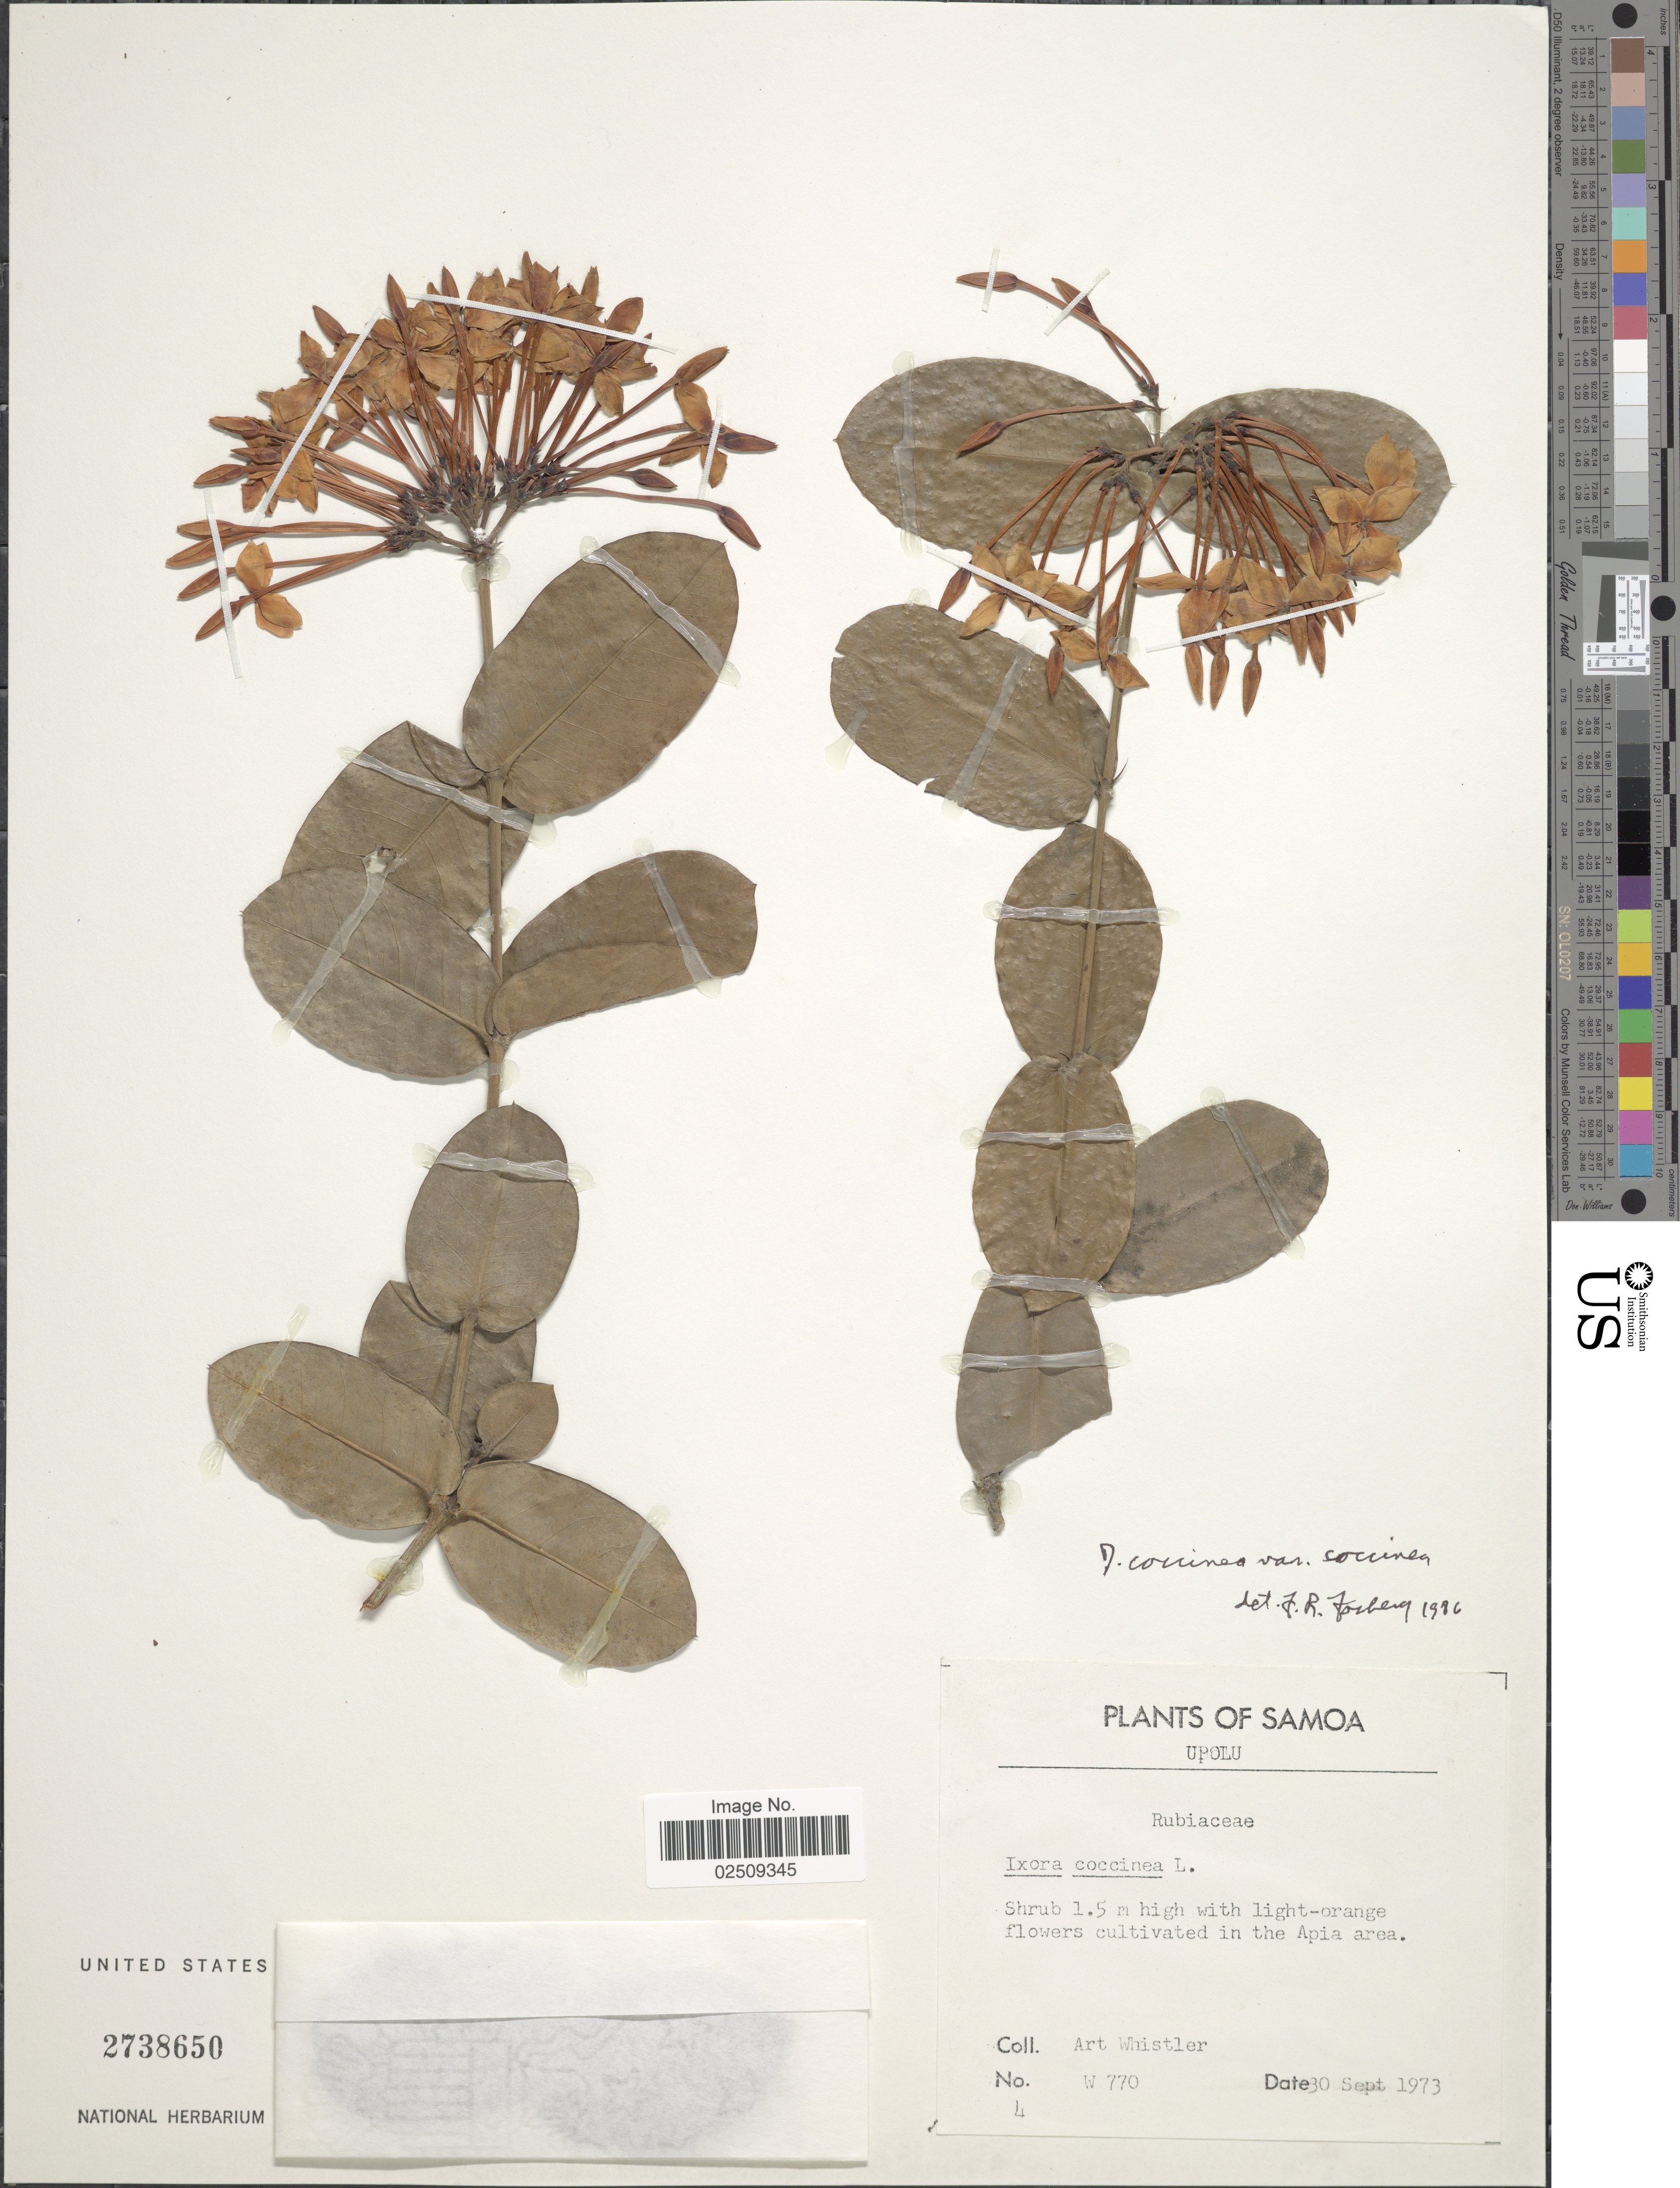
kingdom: Plantae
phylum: Tracheophyta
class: Magnoliopsida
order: Gentianales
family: Rubiaceae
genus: Ixora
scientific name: Ixora coccinea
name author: L.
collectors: A. Whistler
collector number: W 770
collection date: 1973-09-30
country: Samoa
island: Upolu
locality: Upolu. In the Apia area.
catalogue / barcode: US 2738650